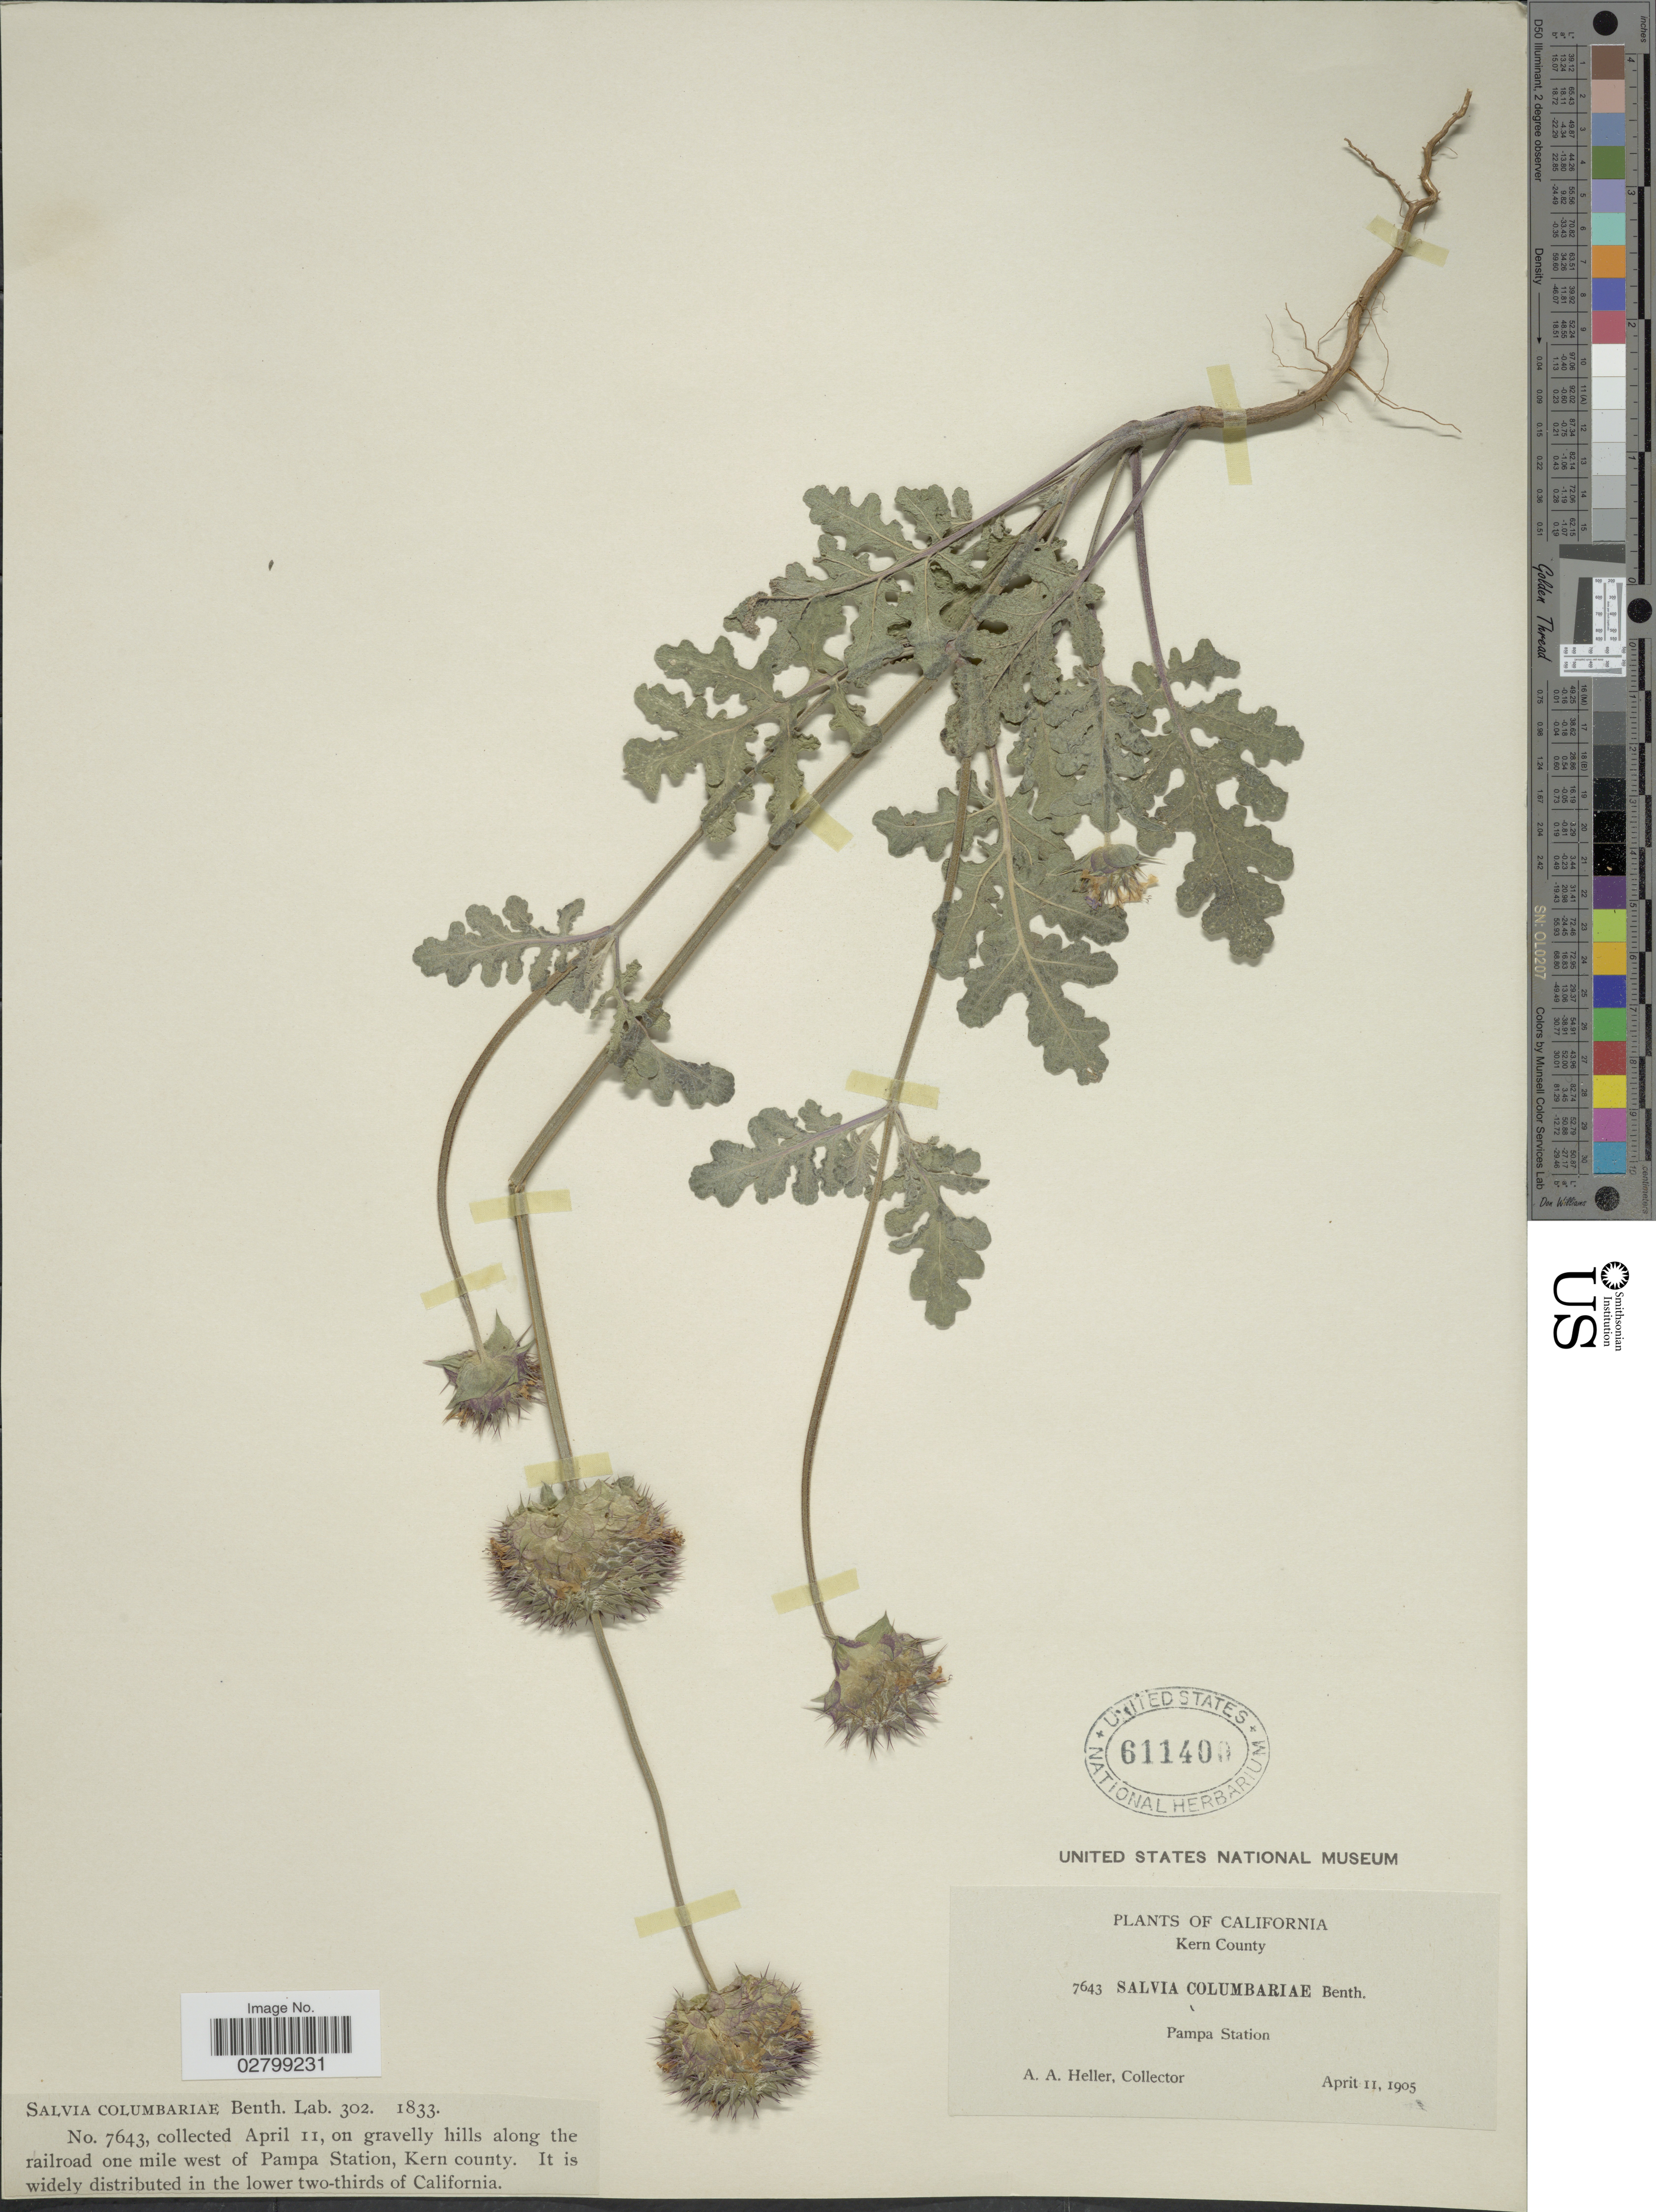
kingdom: Plantae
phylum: Tracheophyta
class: Magnoliopsida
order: Lamiales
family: Lamiaceae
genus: Salvia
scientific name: Salvia columbariae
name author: Benth.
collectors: A. A. Heller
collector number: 7643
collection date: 1905-04-11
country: United States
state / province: California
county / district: Kern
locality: On gravelly hills along the railroad one mile west of Pampa Station, Kern County.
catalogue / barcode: US 611400